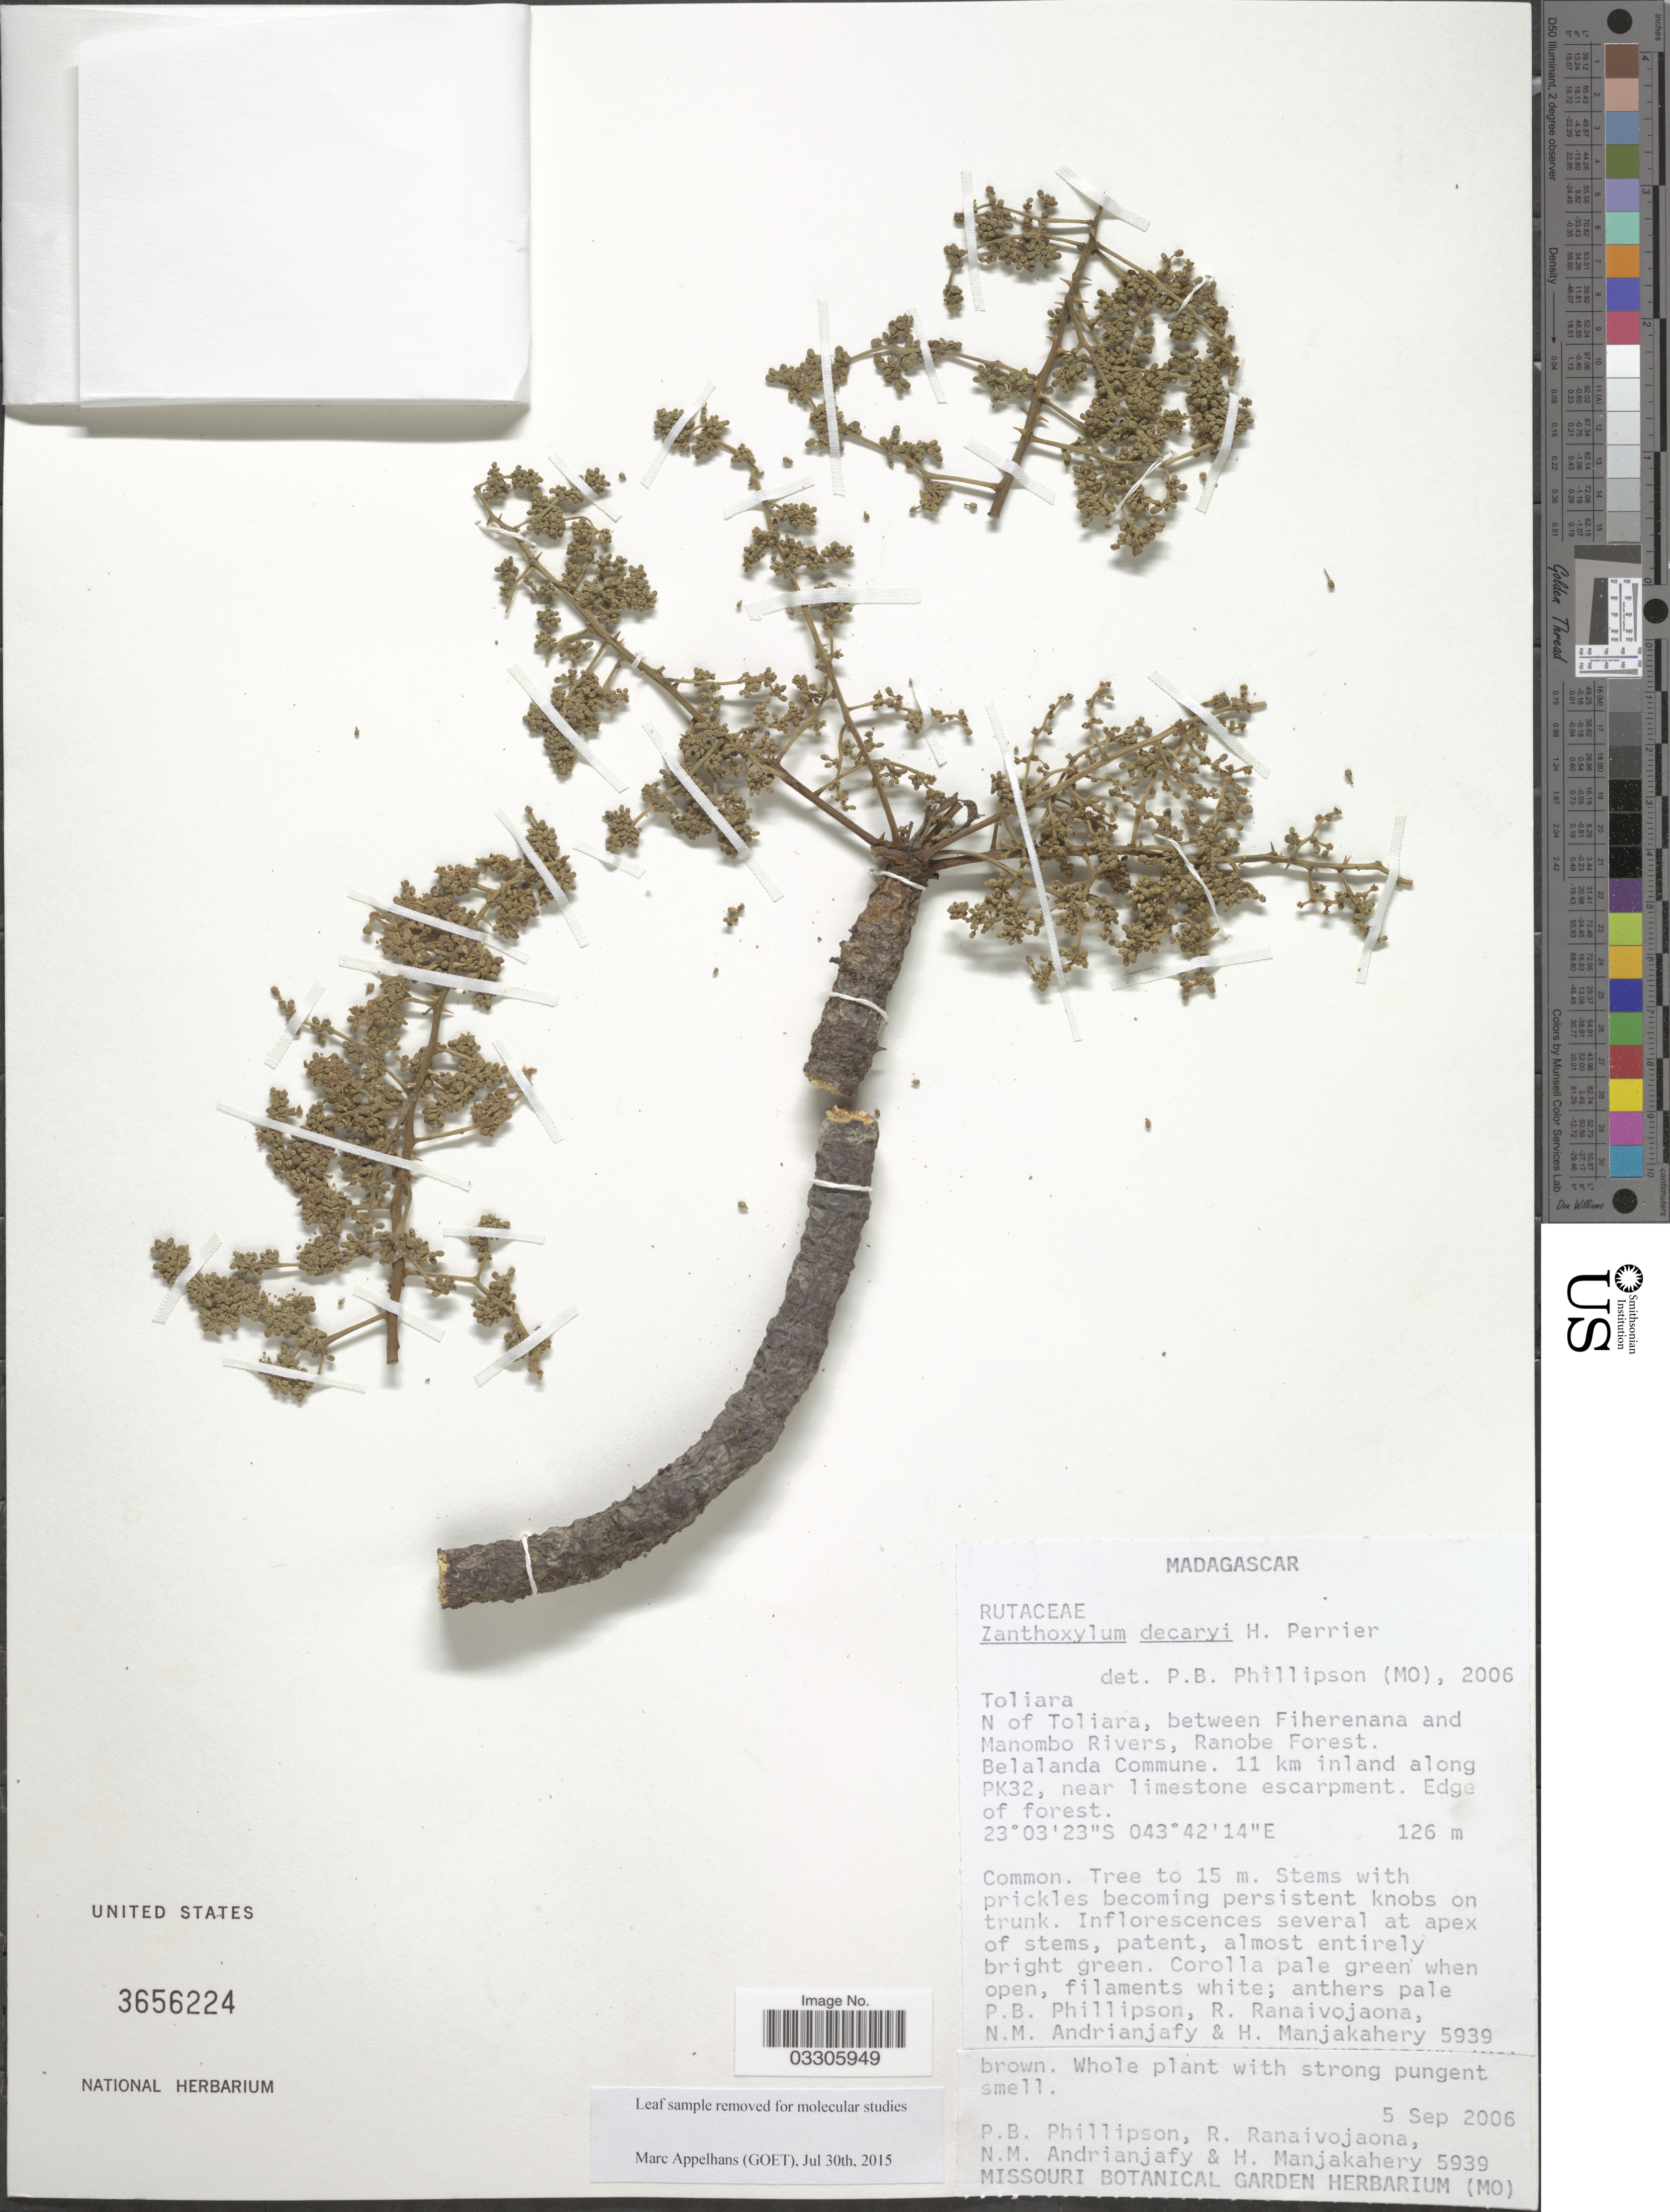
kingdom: Plantae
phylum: Tracheophyta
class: Magnoliopsida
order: Sapindales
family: Rutaceae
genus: Zanthoxylum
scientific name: Zanthoxylum decaryi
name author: H. Perrier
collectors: P. B. Phillipson, R. Ranaivojaona, N. M. Andrianjafy & H. N. Manjakahery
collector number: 5939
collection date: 2006-09-05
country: Madagascar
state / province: Atsimo-Andrefana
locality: N of Toliara, between Fiherenana and Manombo Rivers, Ranobe Forest. Belalanda Commune. 11 km inland along PK32, near limestone escarpment.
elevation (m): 126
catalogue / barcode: US 3656224